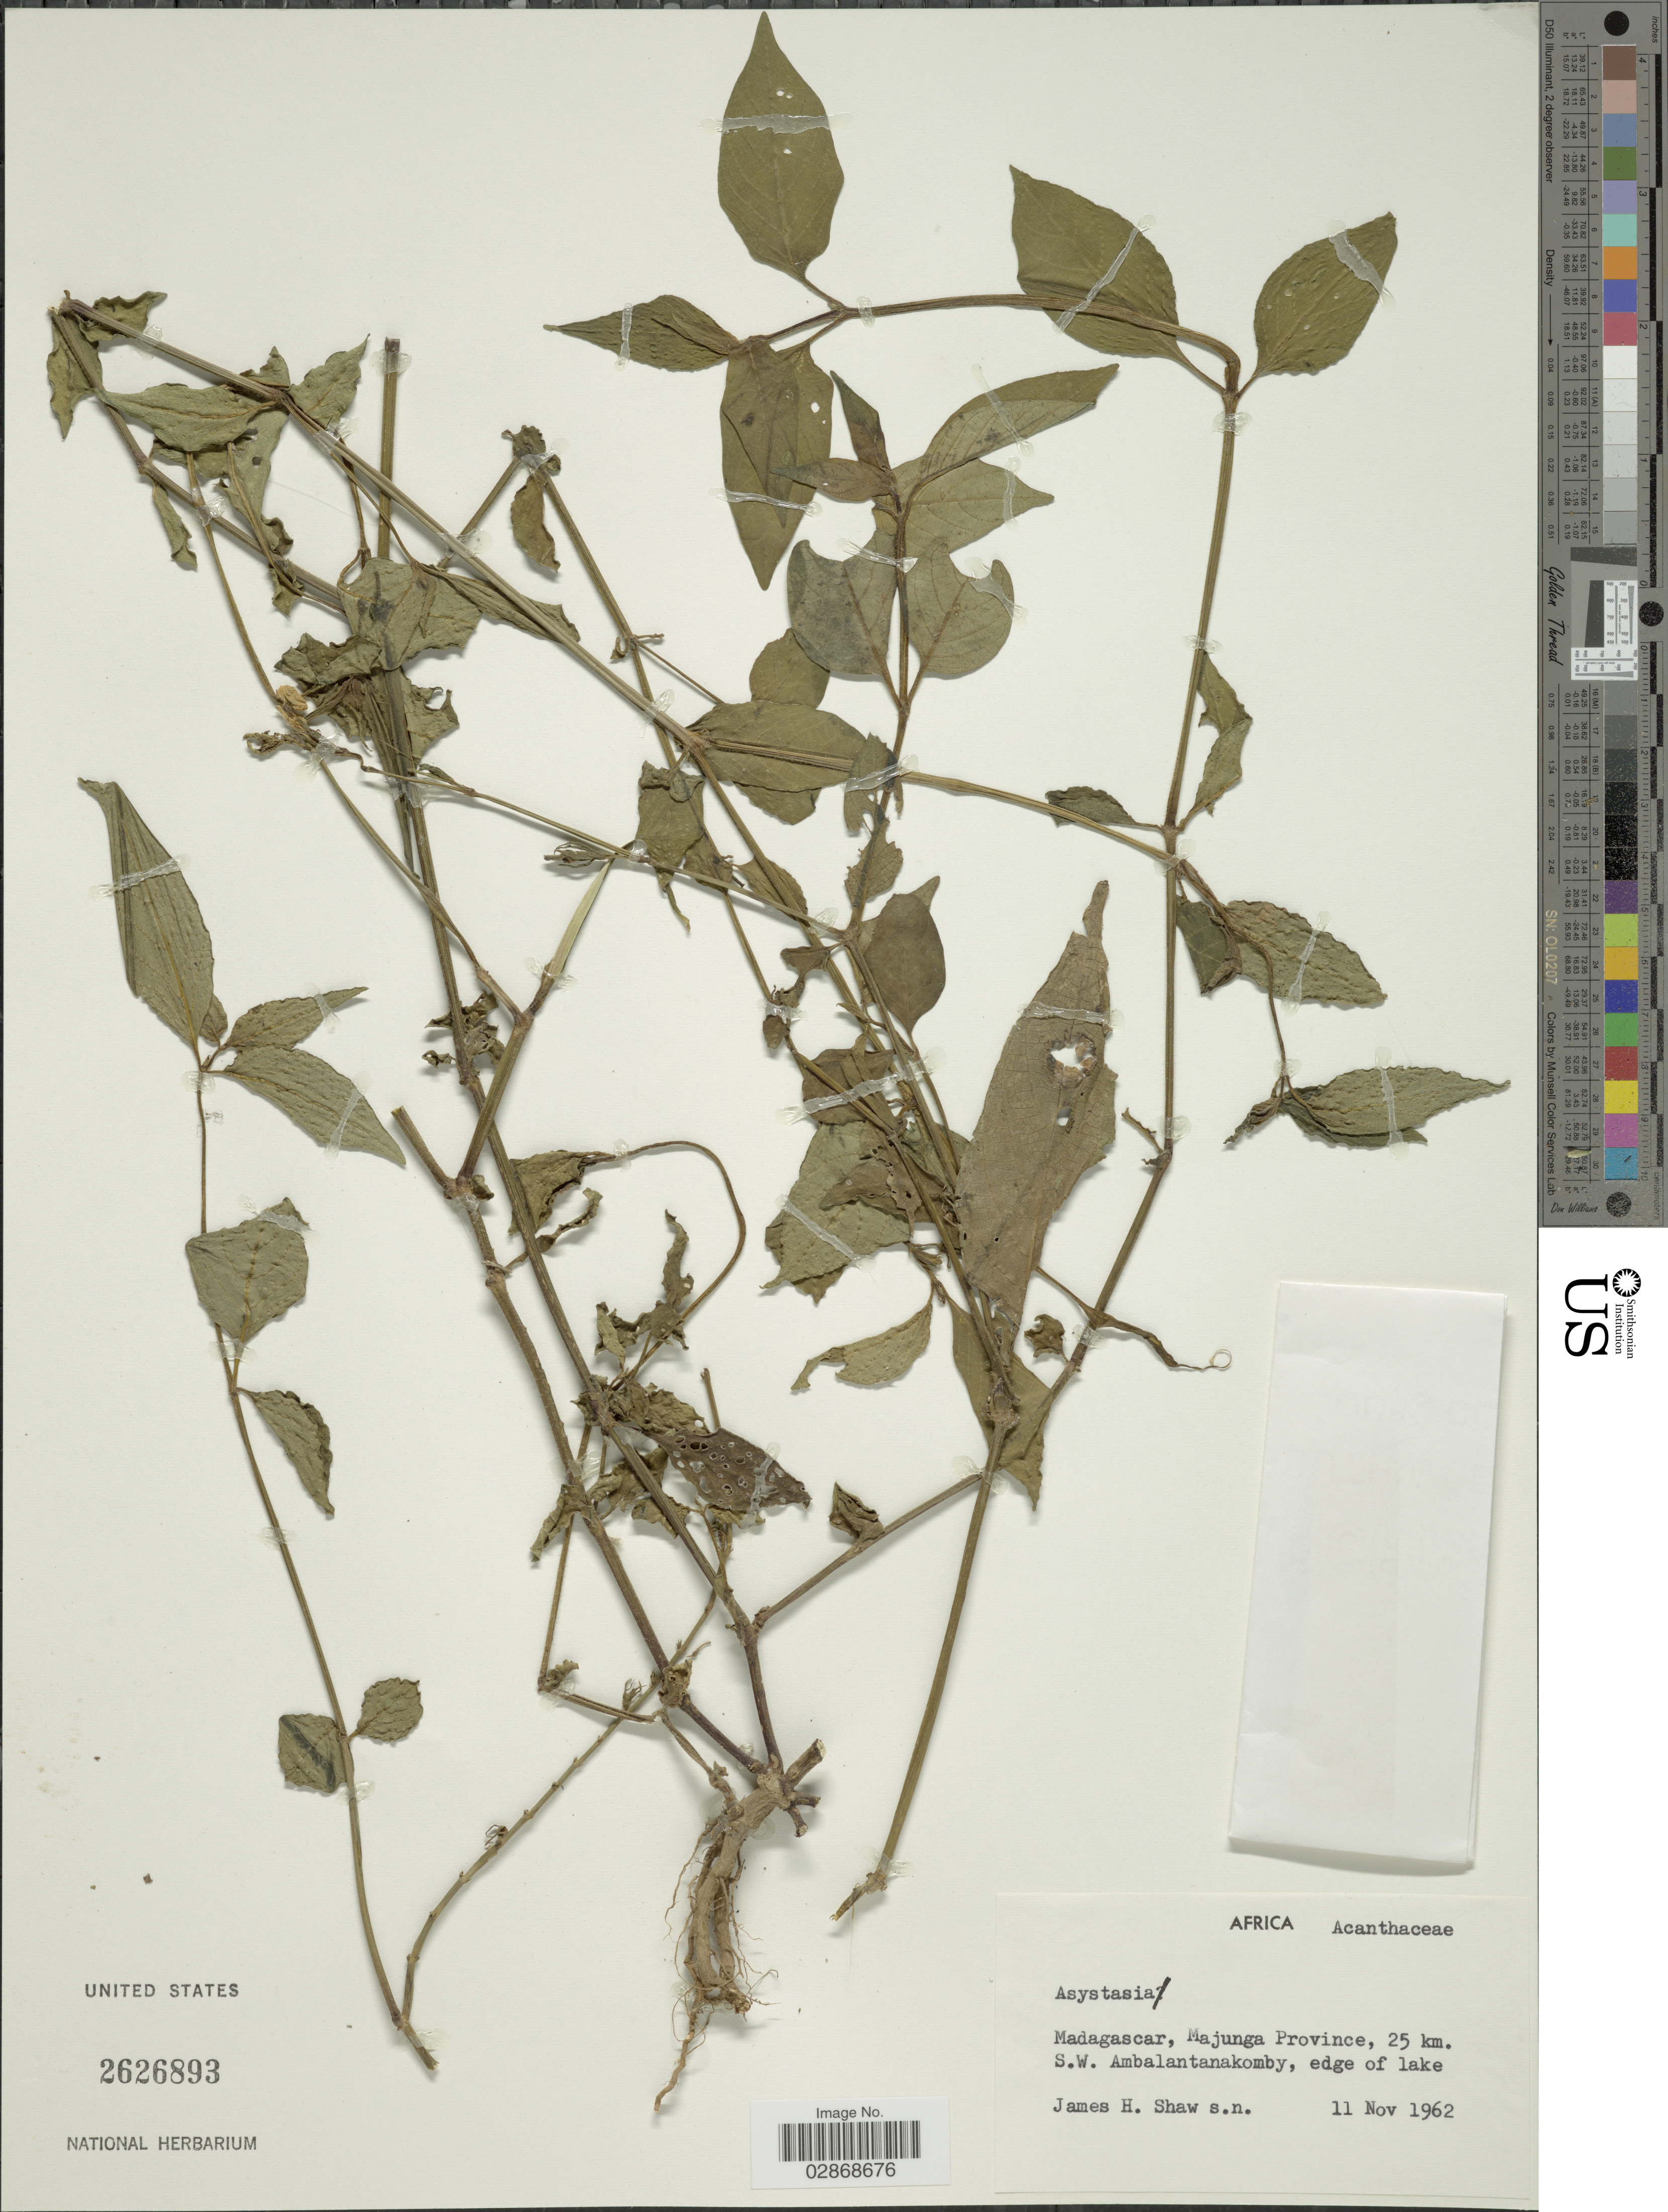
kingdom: Plantae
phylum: Tracheophyta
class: Magnoliopsida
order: Lamiales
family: Acanthaceae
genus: Asystasia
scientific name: Asystasia vogeliana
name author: Benth.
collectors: J. H. Shaw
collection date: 1962-11-11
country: Madagascar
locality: Majunga Province, 25 km. S.W. Ambalantanakomby, edge of lake.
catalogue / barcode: US 2626893